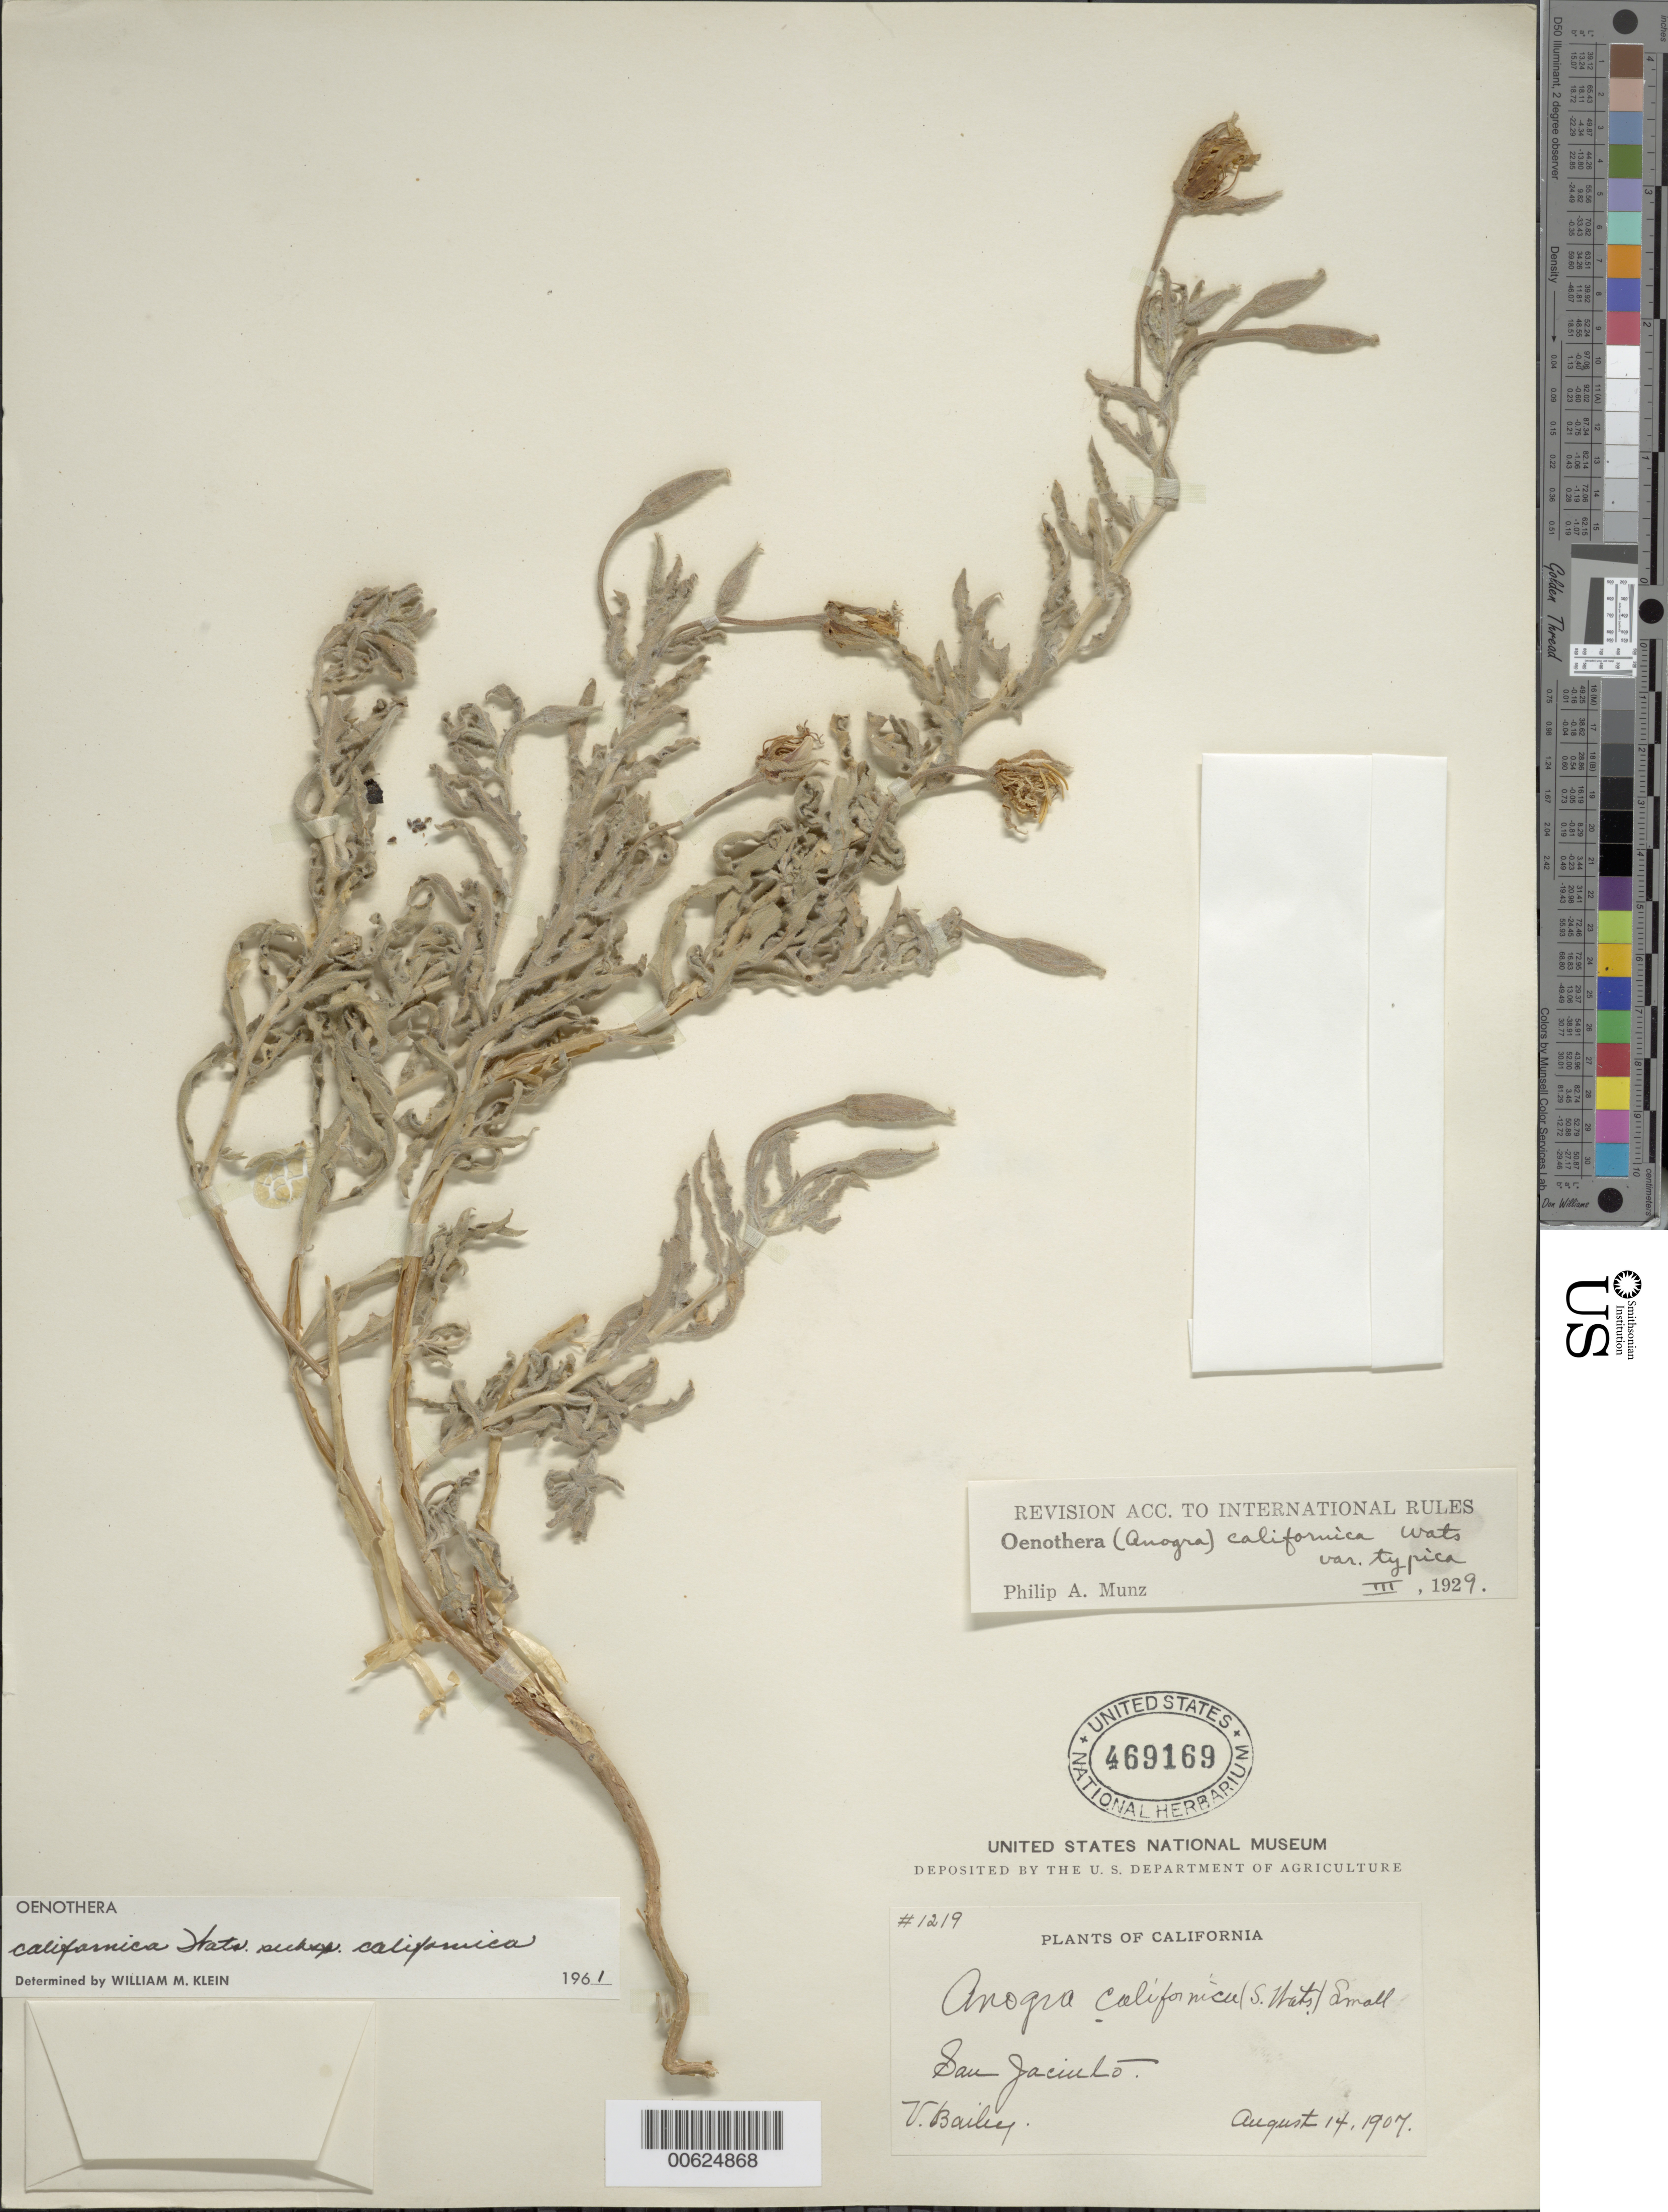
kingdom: Plantae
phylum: Tracheophyta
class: Magnoliopsida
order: Myrtales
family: Onagraceae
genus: Oenothera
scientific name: Oenothera avita subsp. californica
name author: (S. Watson) W.L. Wagner & Gandhi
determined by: Wagner, W. L., (BOT), Smithsonian Institution - National Museum of Natural History (UNITED STATES)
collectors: V. O. Bailey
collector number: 1219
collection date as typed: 14 Aug 1907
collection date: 1907-08-14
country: United States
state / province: California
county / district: Riverside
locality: San Jacinto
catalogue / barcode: US 469169